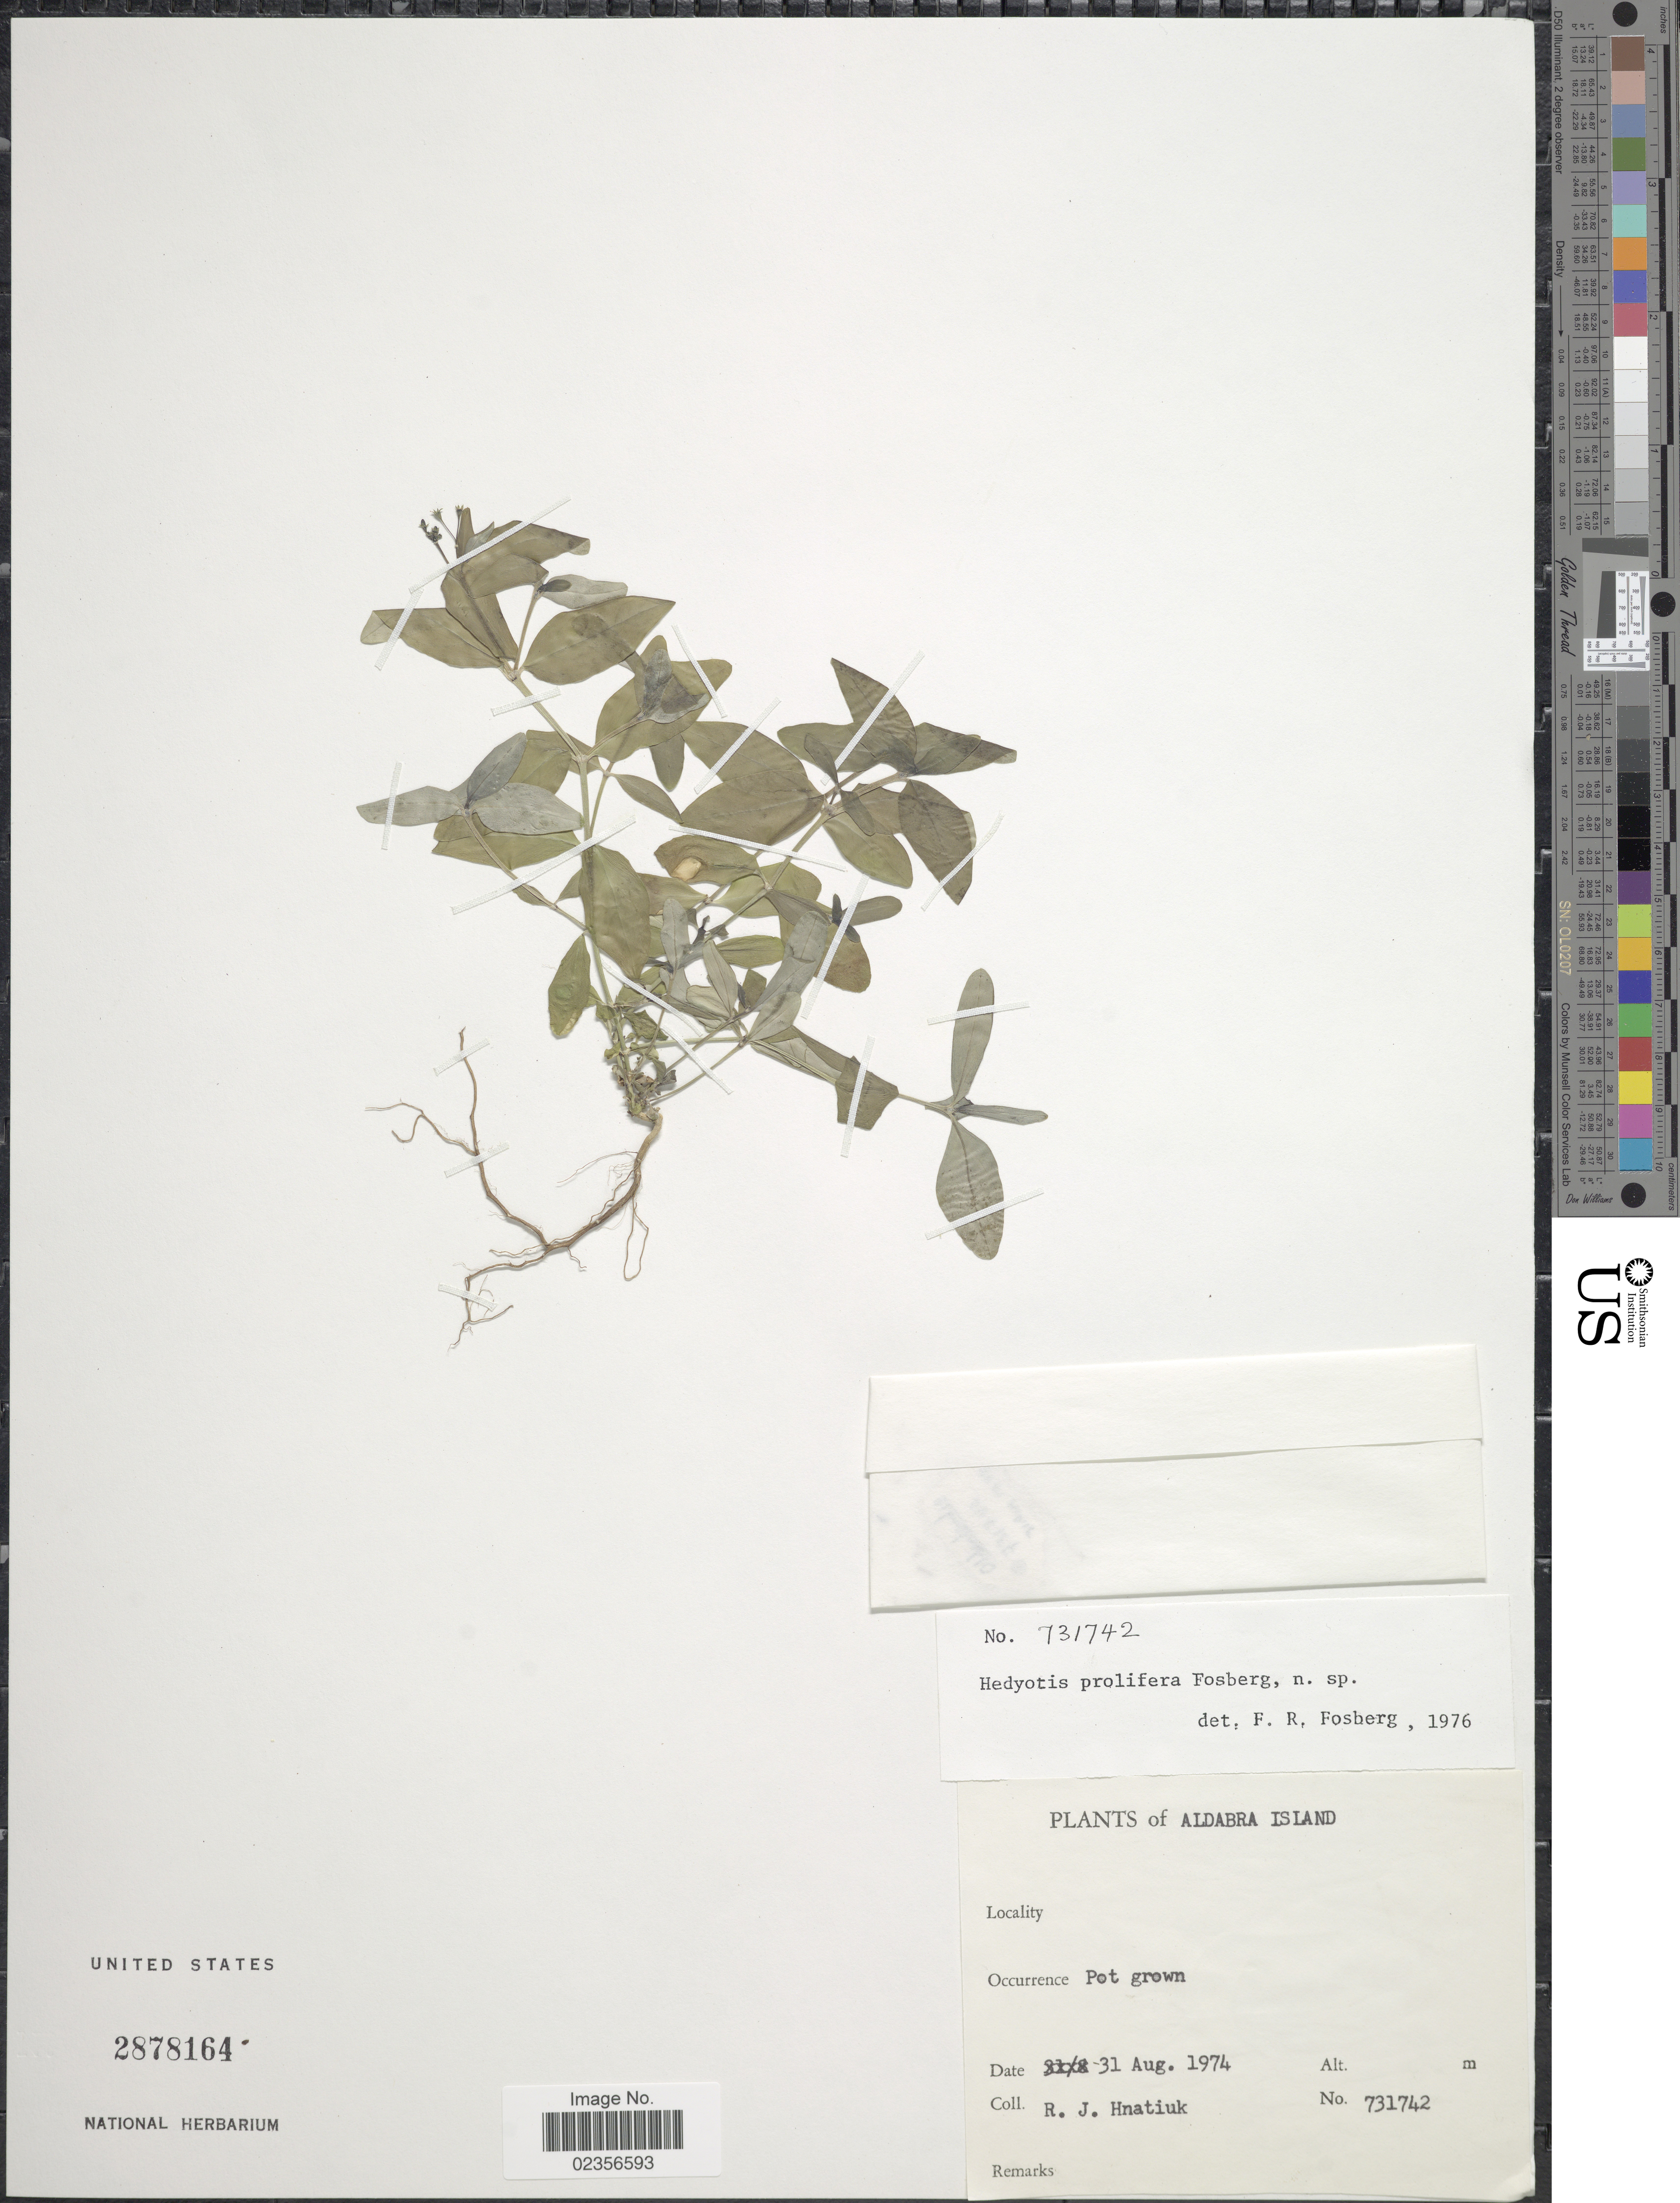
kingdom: Plantae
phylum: Tracheophyta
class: Magnoliopsida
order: Gentianales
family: Rubiaceae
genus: Hedyotis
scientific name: Hedyotis prolifera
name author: Fosberg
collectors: R. Hnatiuk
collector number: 731742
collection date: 1974-08-31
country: Seychelles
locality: Aldabra Island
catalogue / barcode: US 2878164